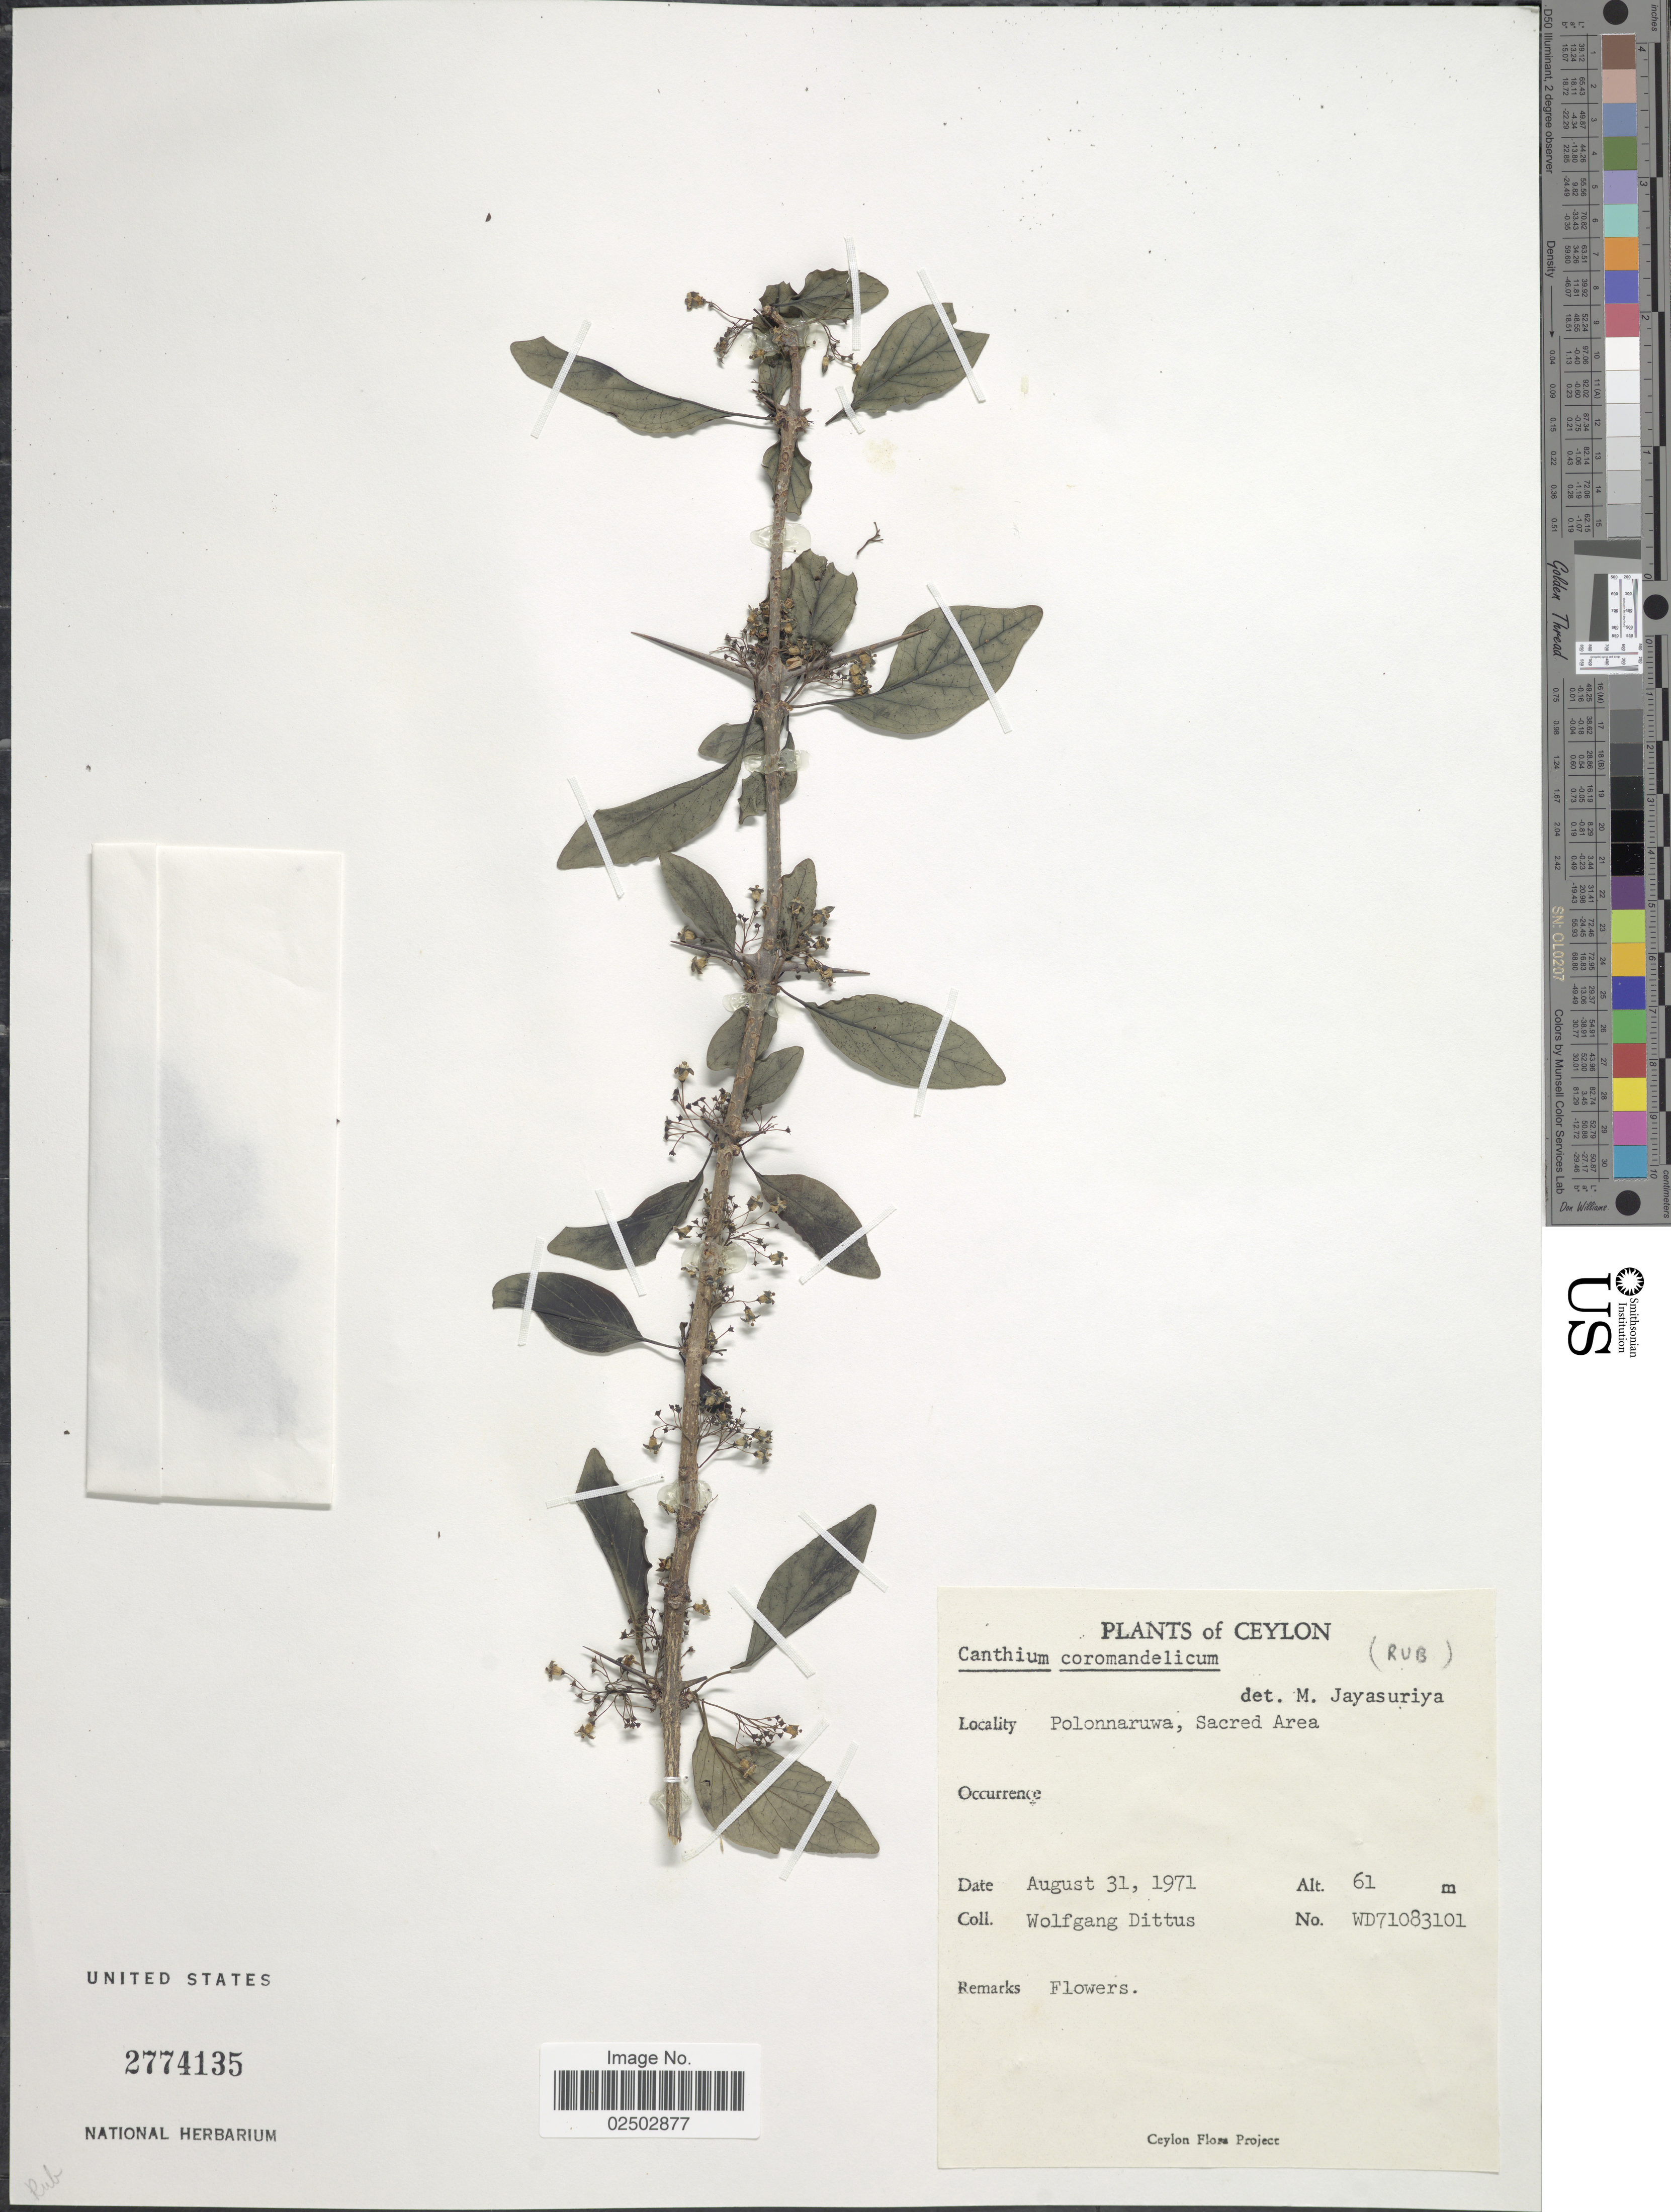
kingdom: Plantae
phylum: Tracheophyta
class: Magnoliopsida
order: Gentianales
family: Rubiaceae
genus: Canthium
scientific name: Canthium coromandelicum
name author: (Burm. f.) Alston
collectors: W. Dittus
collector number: WD71083101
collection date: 1971-08-31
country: Sri Lanka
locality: Ceylon, Polonnaruwa, Sacred Area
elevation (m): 61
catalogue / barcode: US 2774135